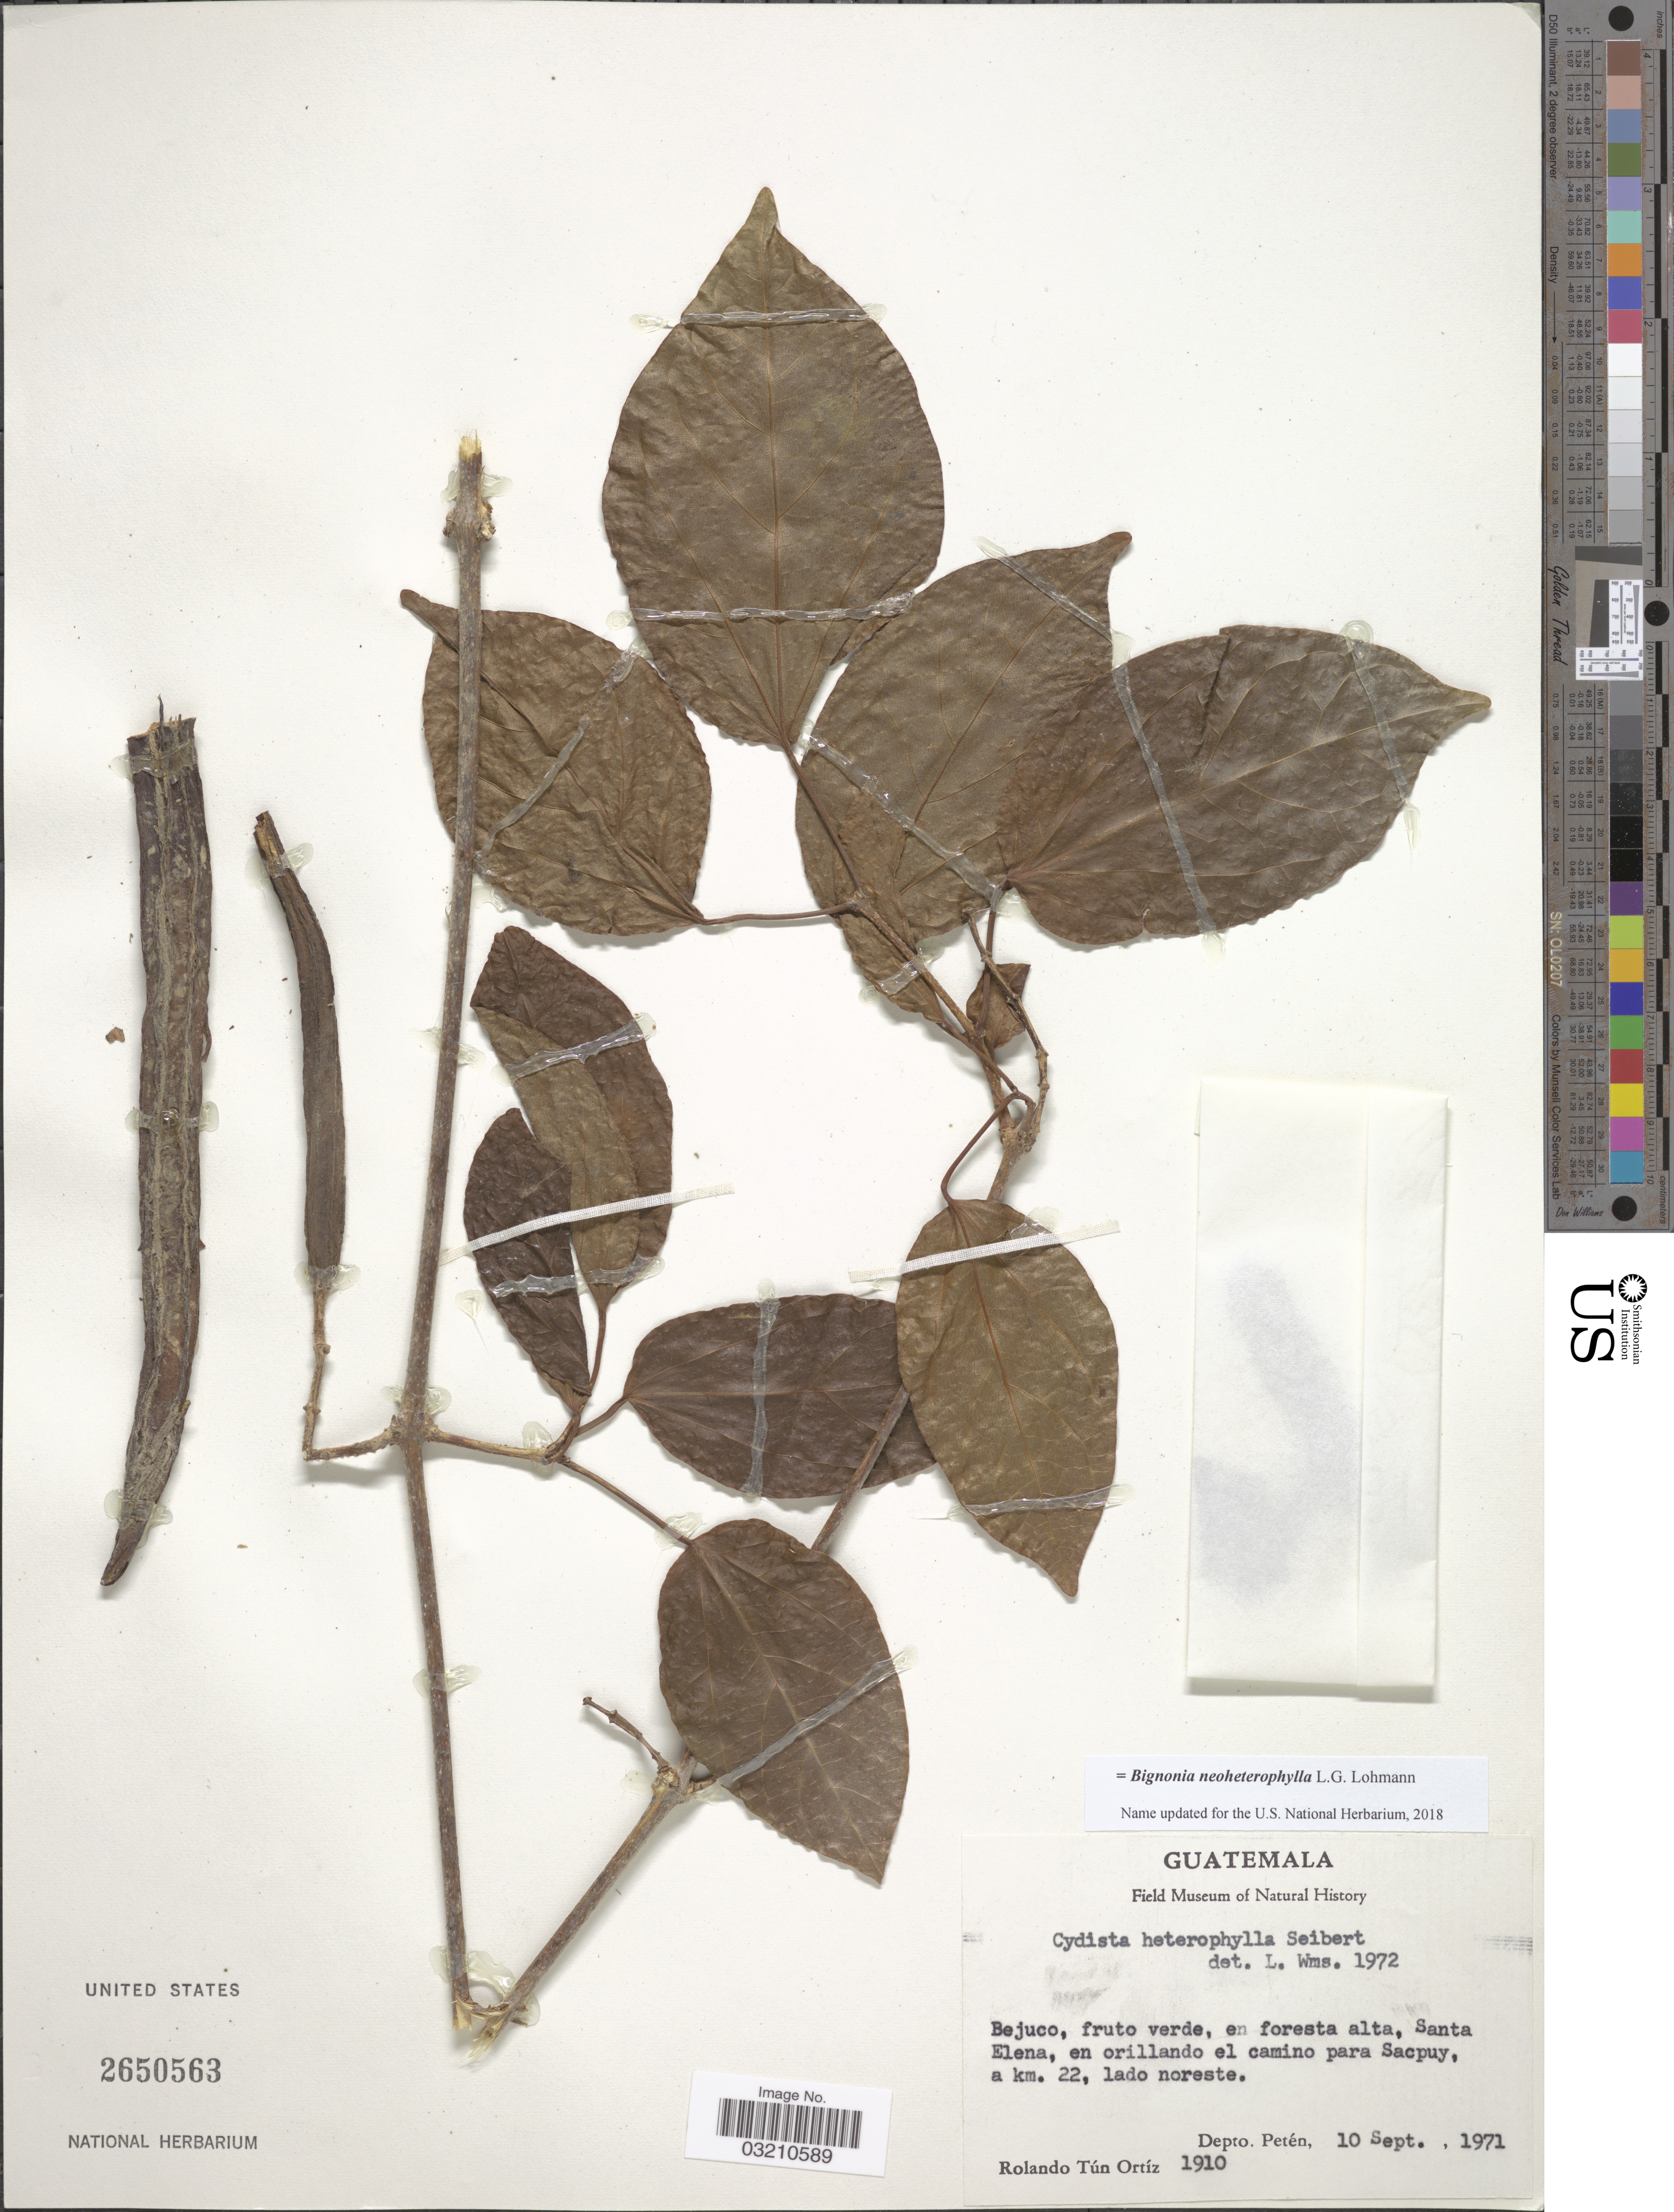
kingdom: Plantae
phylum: Tracheophyta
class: Magnoliopsida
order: Lamiales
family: Bignoniaceae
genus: Bignonia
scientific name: Bignonia neoheterophylla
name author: L.G. Lohmann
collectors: R. T. Ortíz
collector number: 1910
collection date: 1971-09-10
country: Guatemala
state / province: El Petén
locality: Santa Elena, en orillando el camino para Sacpuy, a km. 22, lado noreste. Depto. Petén.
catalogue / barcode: US 2650563